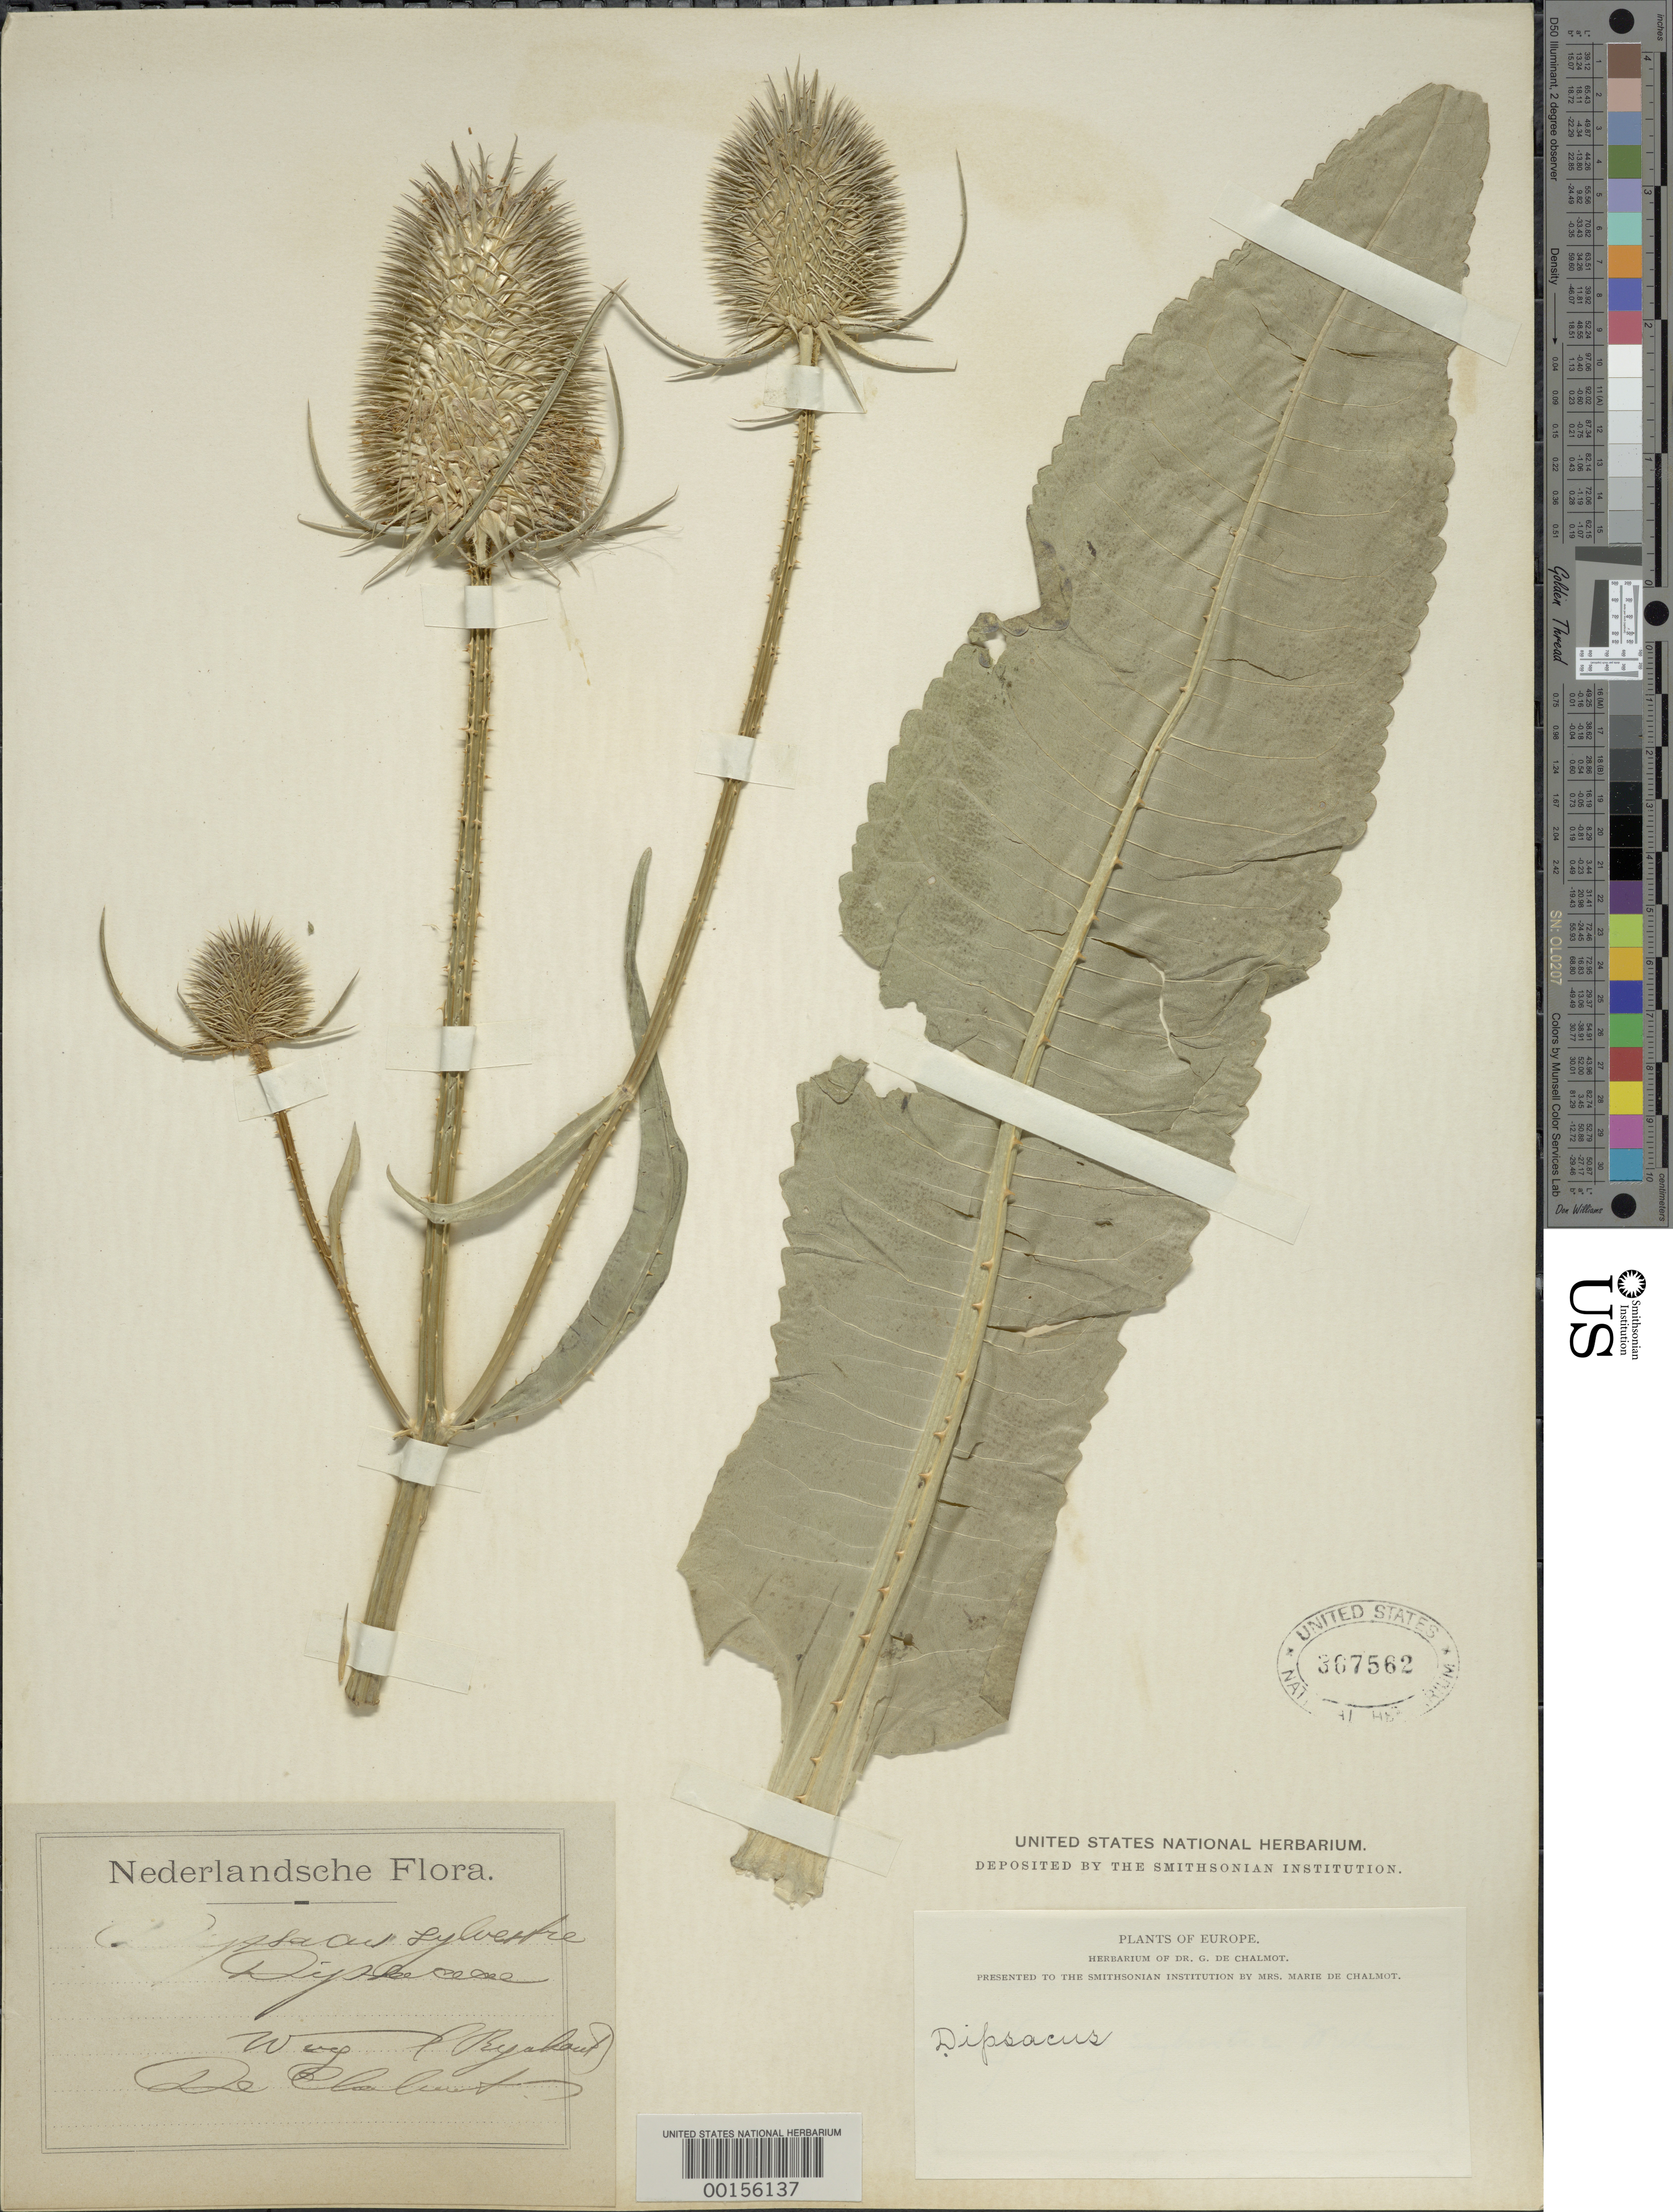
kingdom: Plantae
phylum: Tracheophyta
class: Magnoliopsida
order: Dipsacales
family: Caprifoliaceae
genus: Dipsacus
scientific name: Dipsacus sylvestris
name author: Huds.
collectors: G. de Chalmot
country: Netherlands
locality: Byabout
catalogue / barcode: US 367562